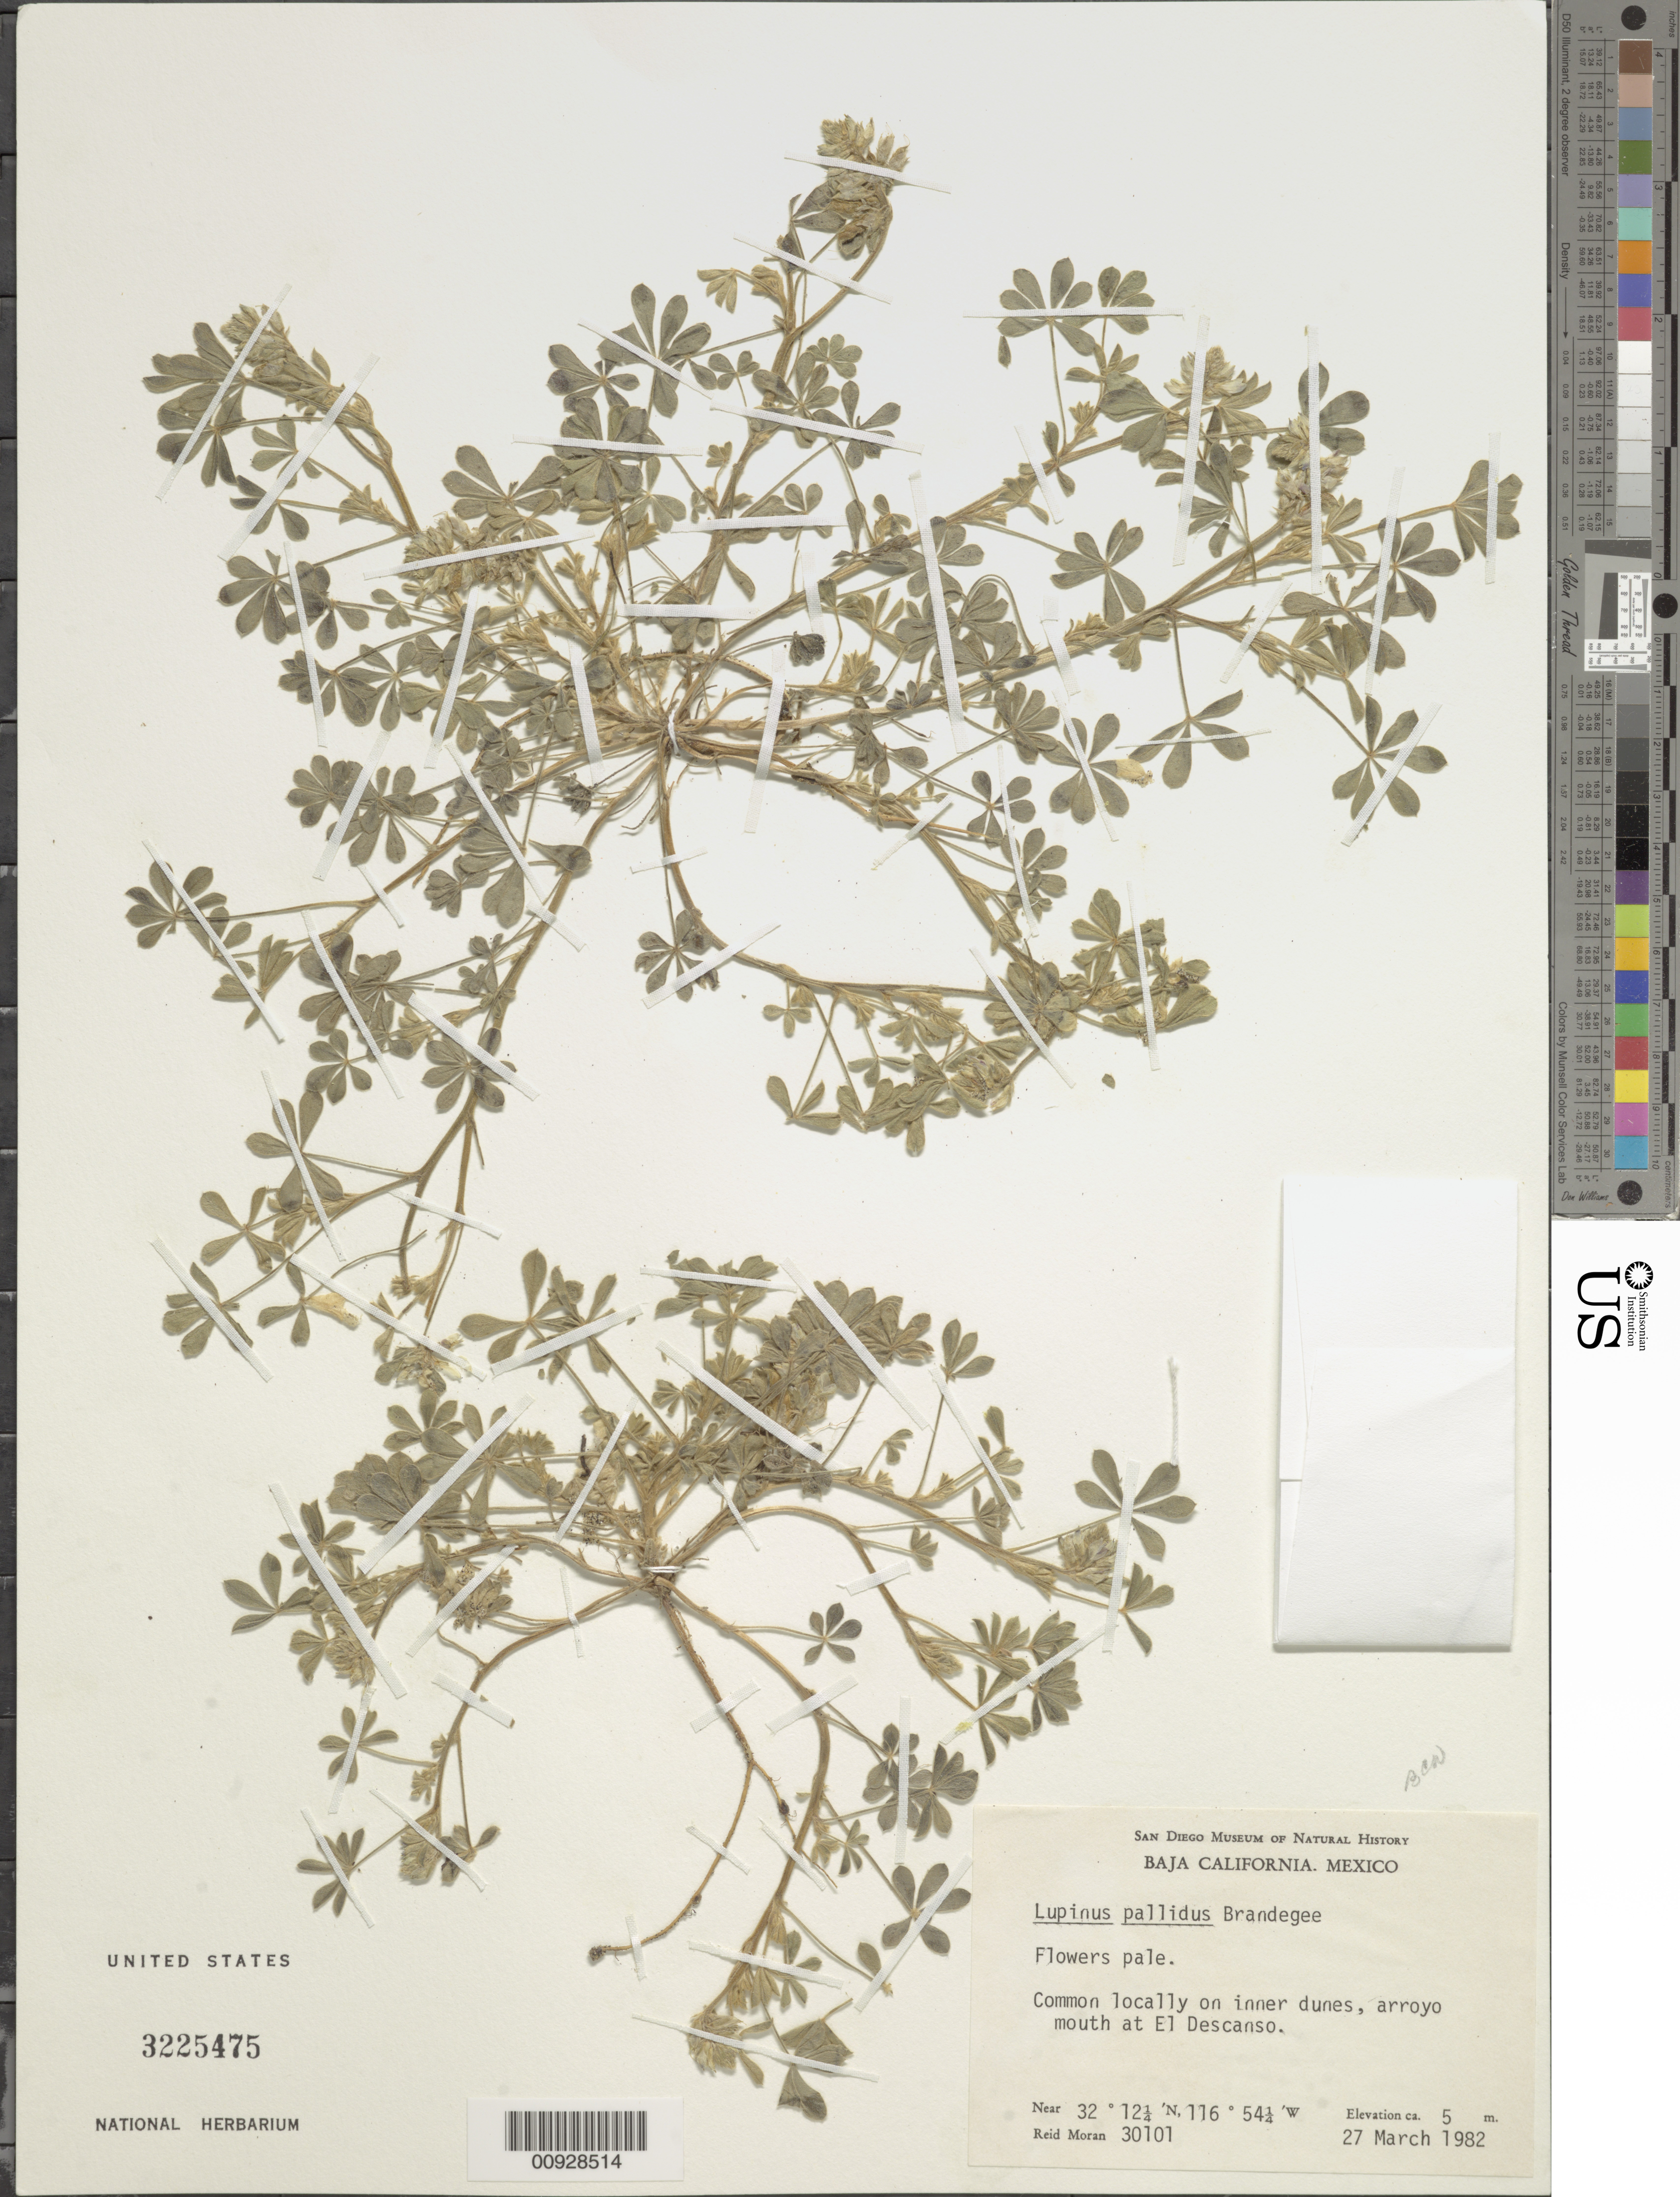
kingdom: Plantae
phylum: Tracheophyta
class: Magnoliopsida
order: Fabales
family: Fabaceae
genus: Lupinus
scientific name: Lupinus pallidus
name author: Brandegee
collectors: R. V. Moran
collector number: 30101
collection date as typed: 27 Mar 1982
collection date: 1982-03-27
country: Mexico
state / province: Baja California Norte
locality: Arroyo mouth at El Descanso.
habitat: On inner dunes.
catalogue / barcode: US 3225475